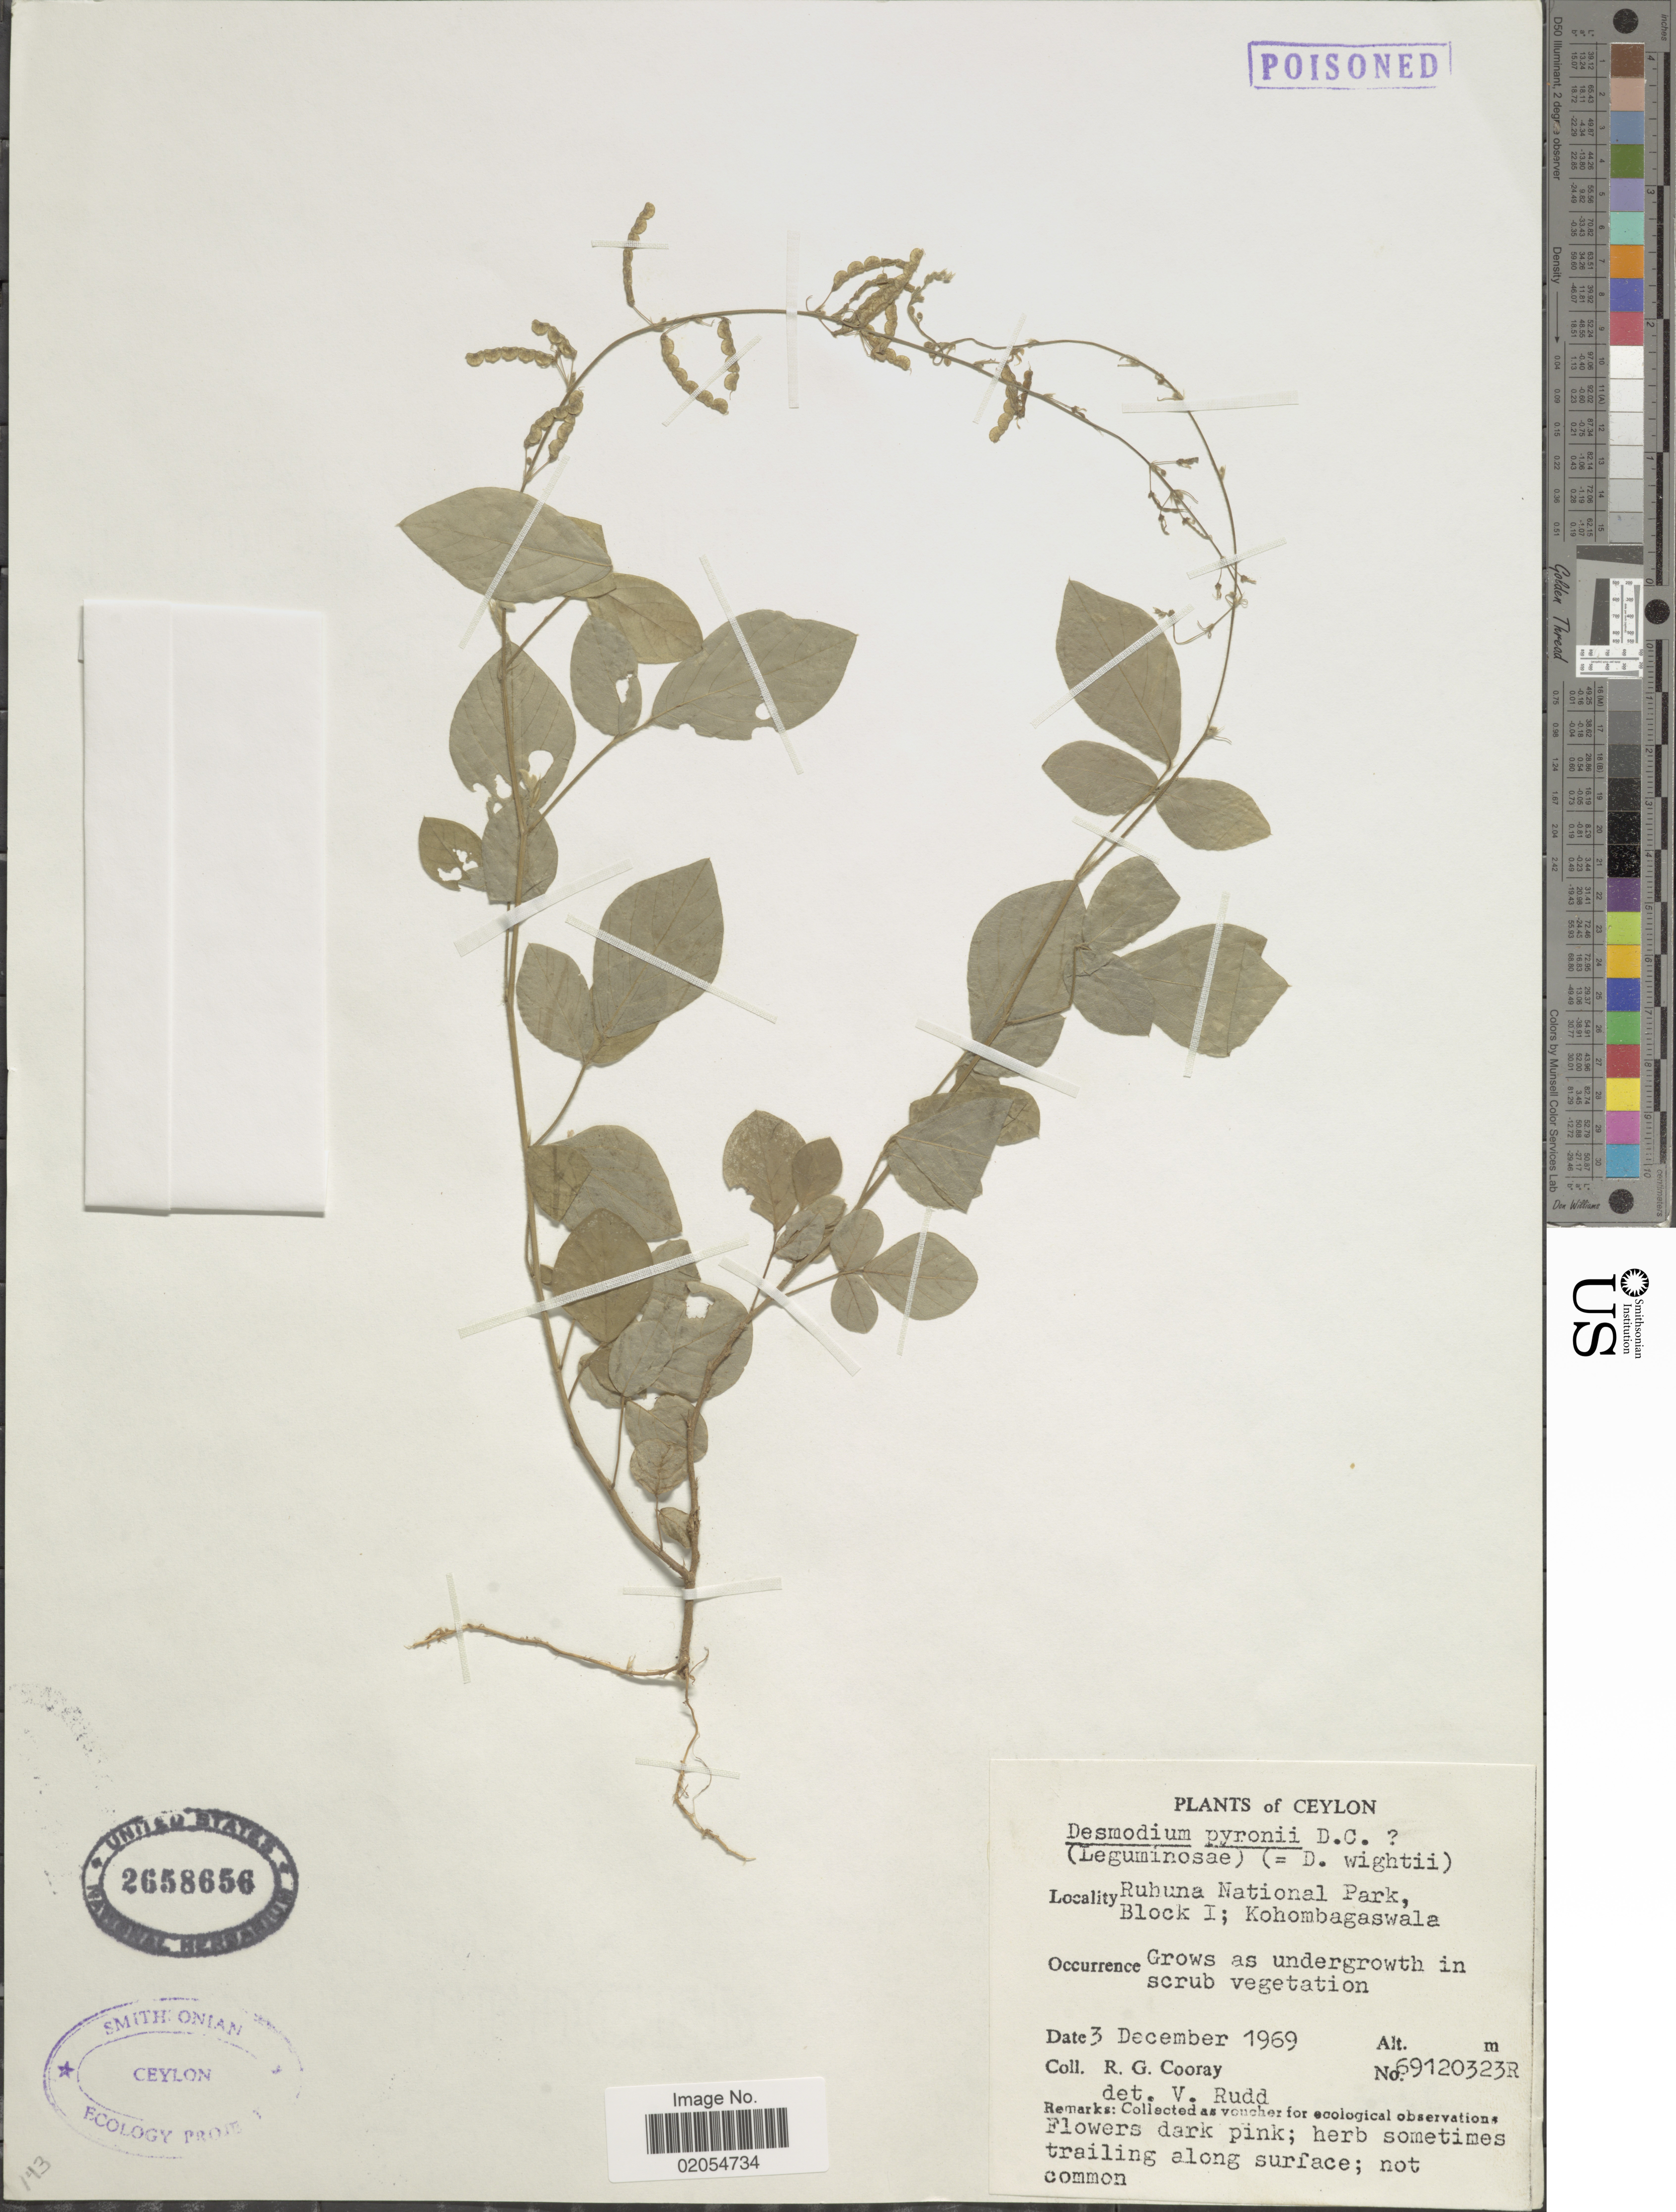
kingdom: Plantae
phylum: Tracheophyta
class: Magnoliopsida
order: Fabales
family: Fabaceae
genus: Pleurolobus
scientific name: Pleurolobus pryonii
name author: (DC.) H. Ohashi & K. Ohashi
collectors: R. Cooray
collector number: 69120323R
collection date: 1969-12-03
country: Sri Lanka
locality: Ceylon. Ruhuna National Park, Block I; Kohombagaswala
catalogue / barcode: US 2658656